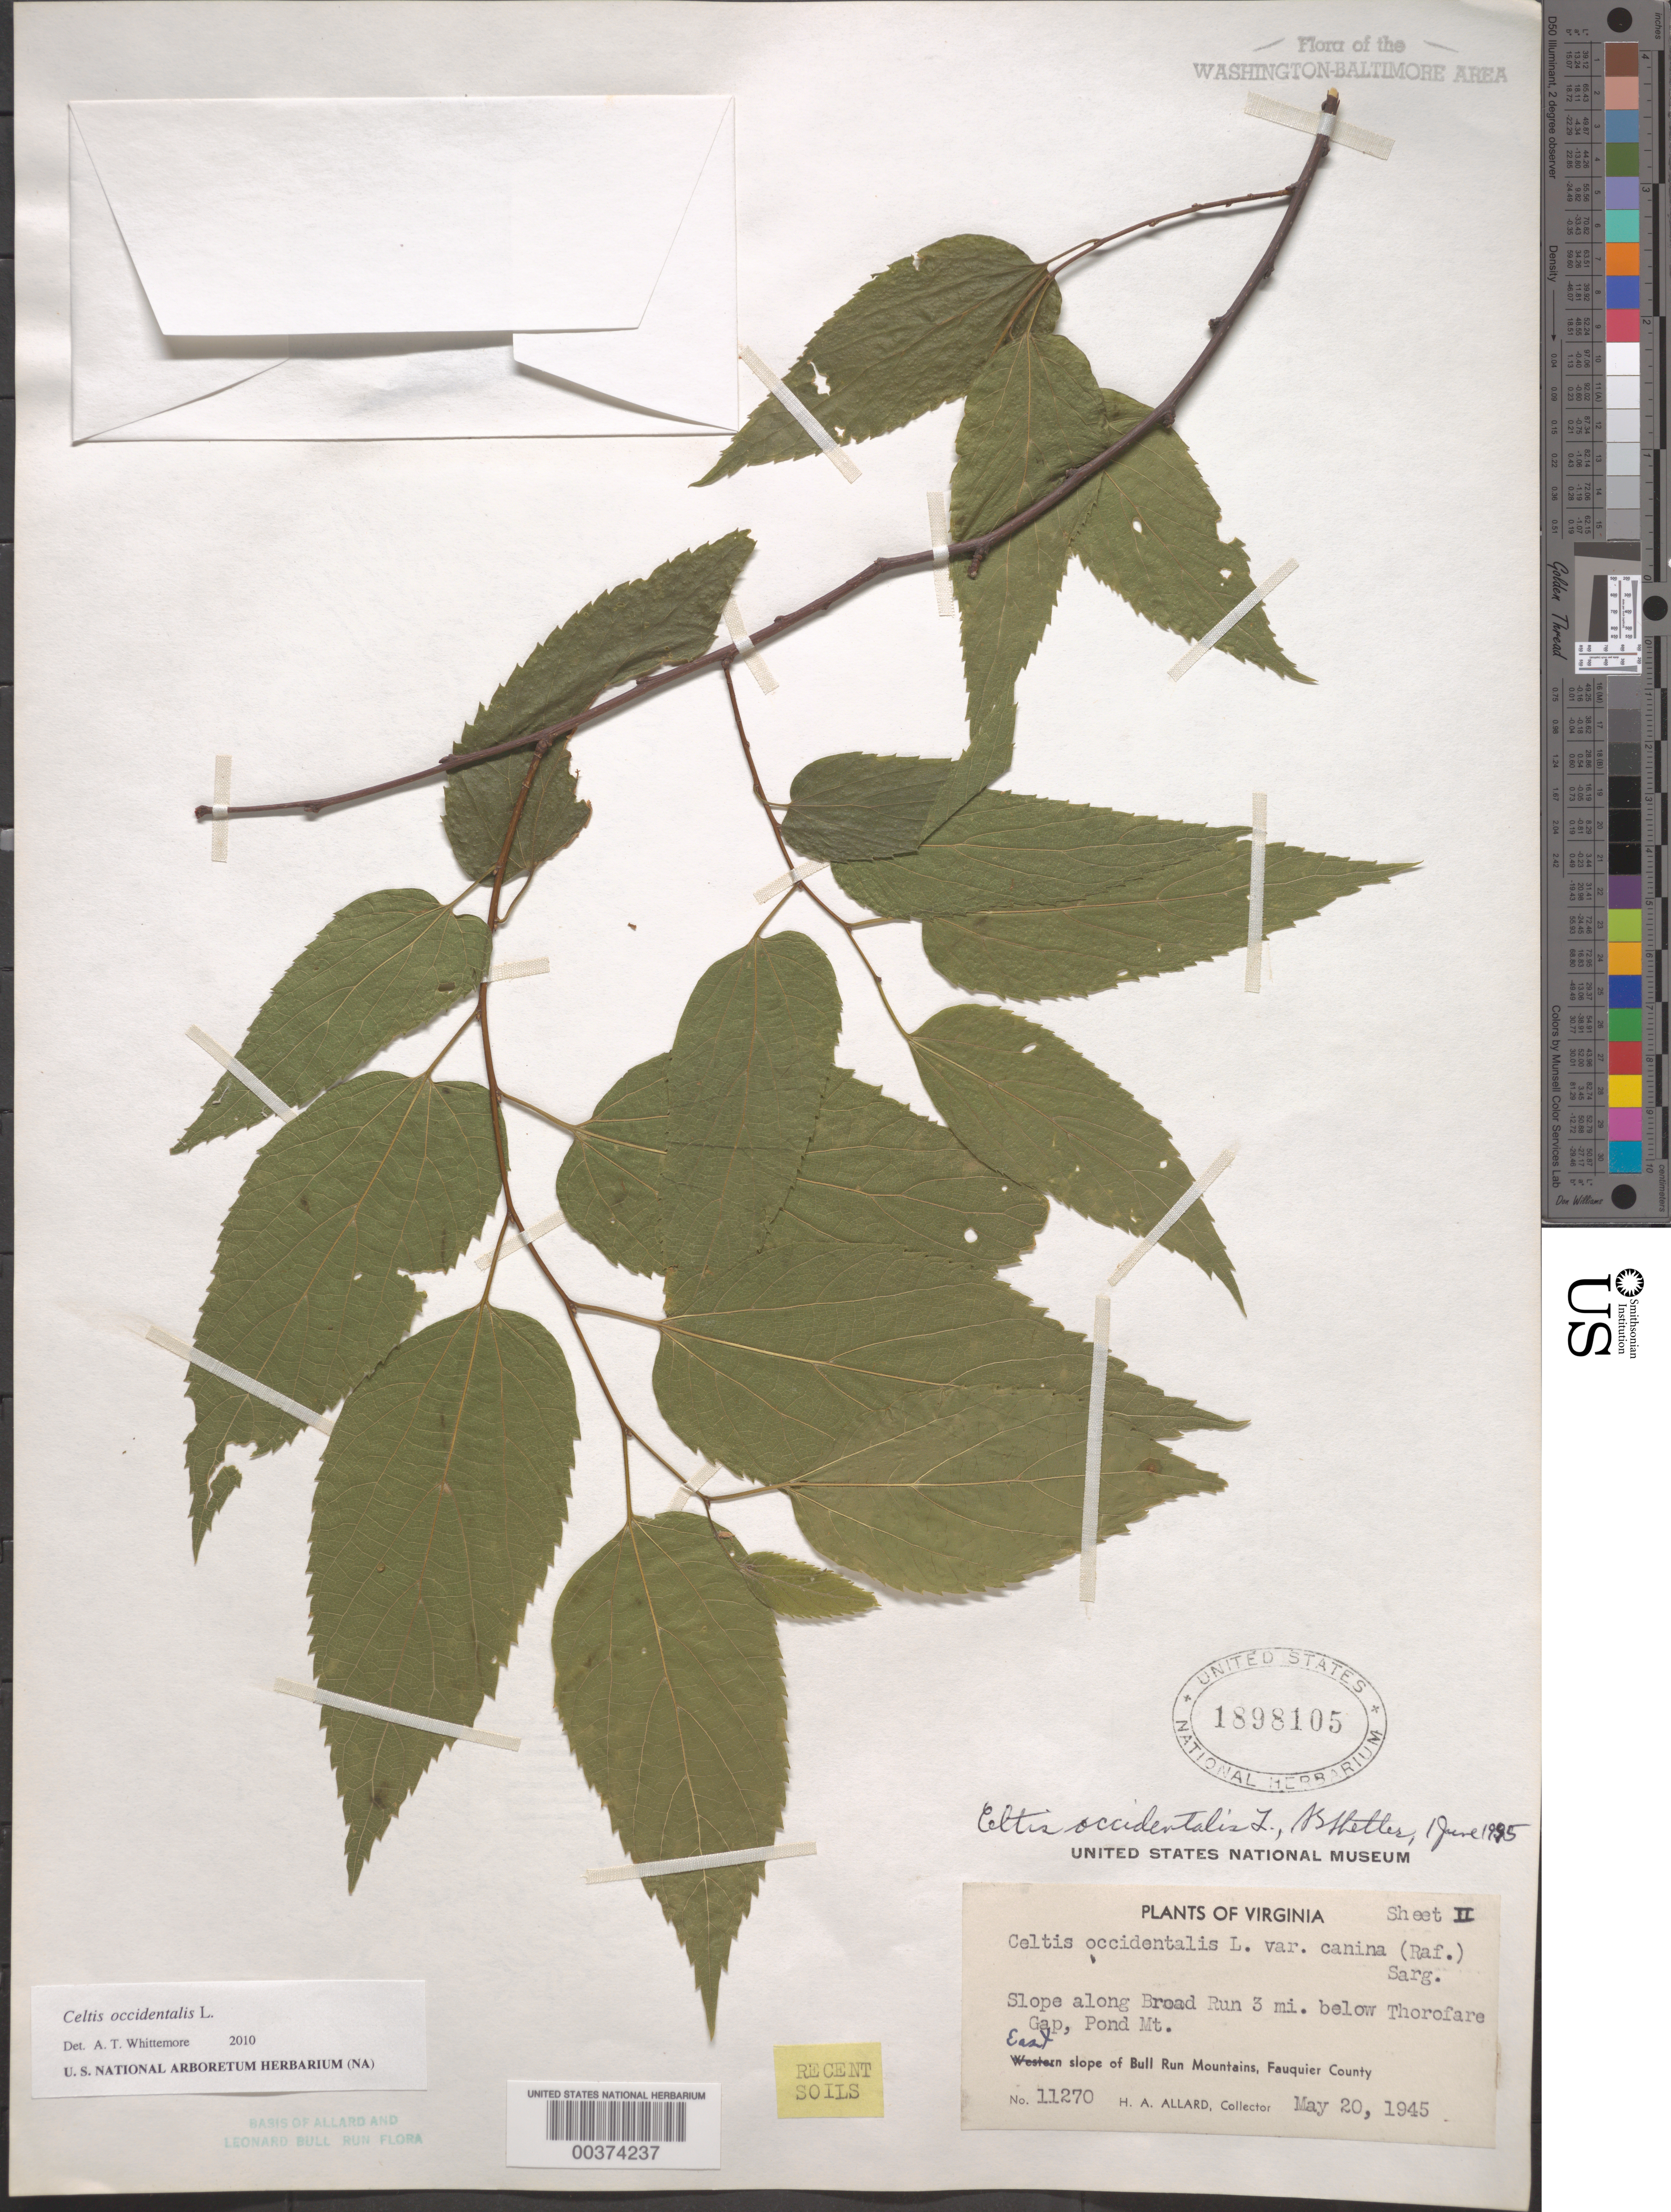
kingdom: Plantae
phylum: Tracheophyta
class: Magnoliopsida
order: Rosales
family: Cannabaceae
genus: Celtis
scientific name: Celtis occidentalis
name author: L.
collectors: H. A. Allard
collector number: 11270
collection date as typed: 20 May 1945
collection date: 1945-05-20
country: United States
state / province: Virginia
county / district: Fauquier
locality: Broad Run, below Thorofare Gap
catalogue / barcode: US 1898105